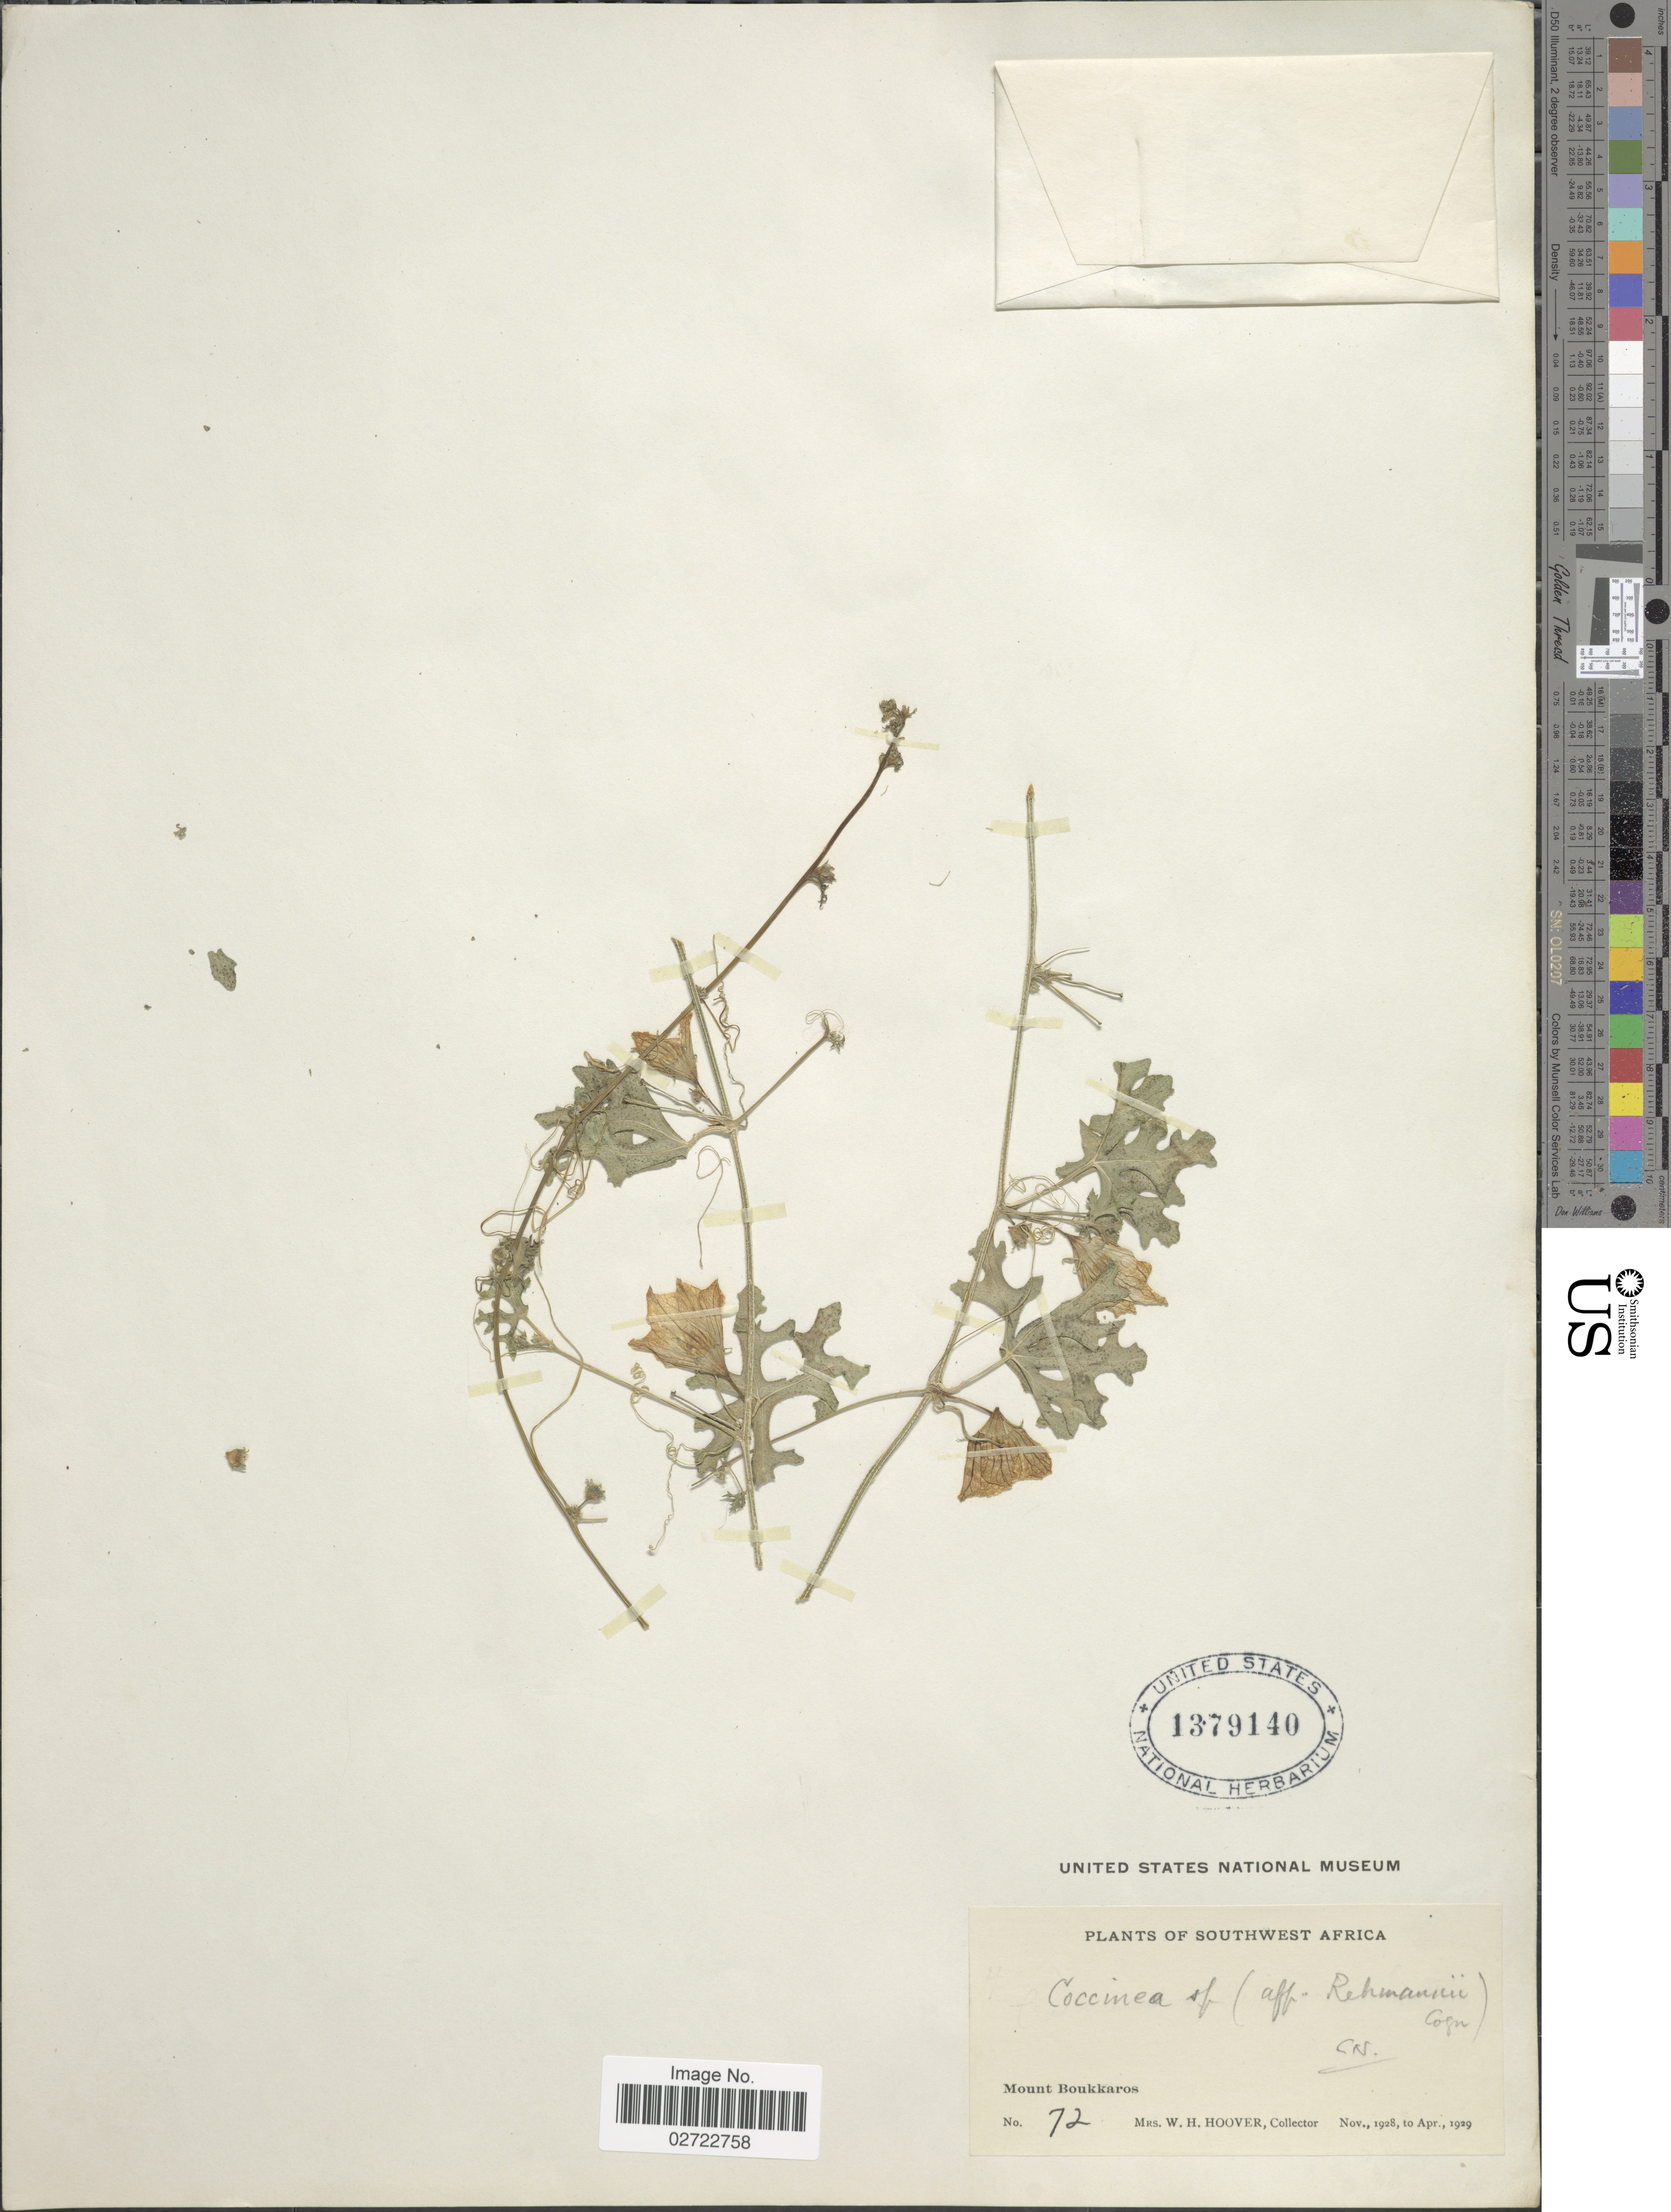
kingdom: Plantae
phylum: Tracheophyta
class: Magnoliopsida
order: Cucurbitales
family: Cucurbitaceae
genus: Coccinia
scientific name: Coccinia sp.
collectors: W. H. Hoover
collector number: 72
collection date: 1928-11/1929-04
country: Namibia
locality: Southwest Africa. Mount Boukkaros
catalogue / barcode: US 1379140